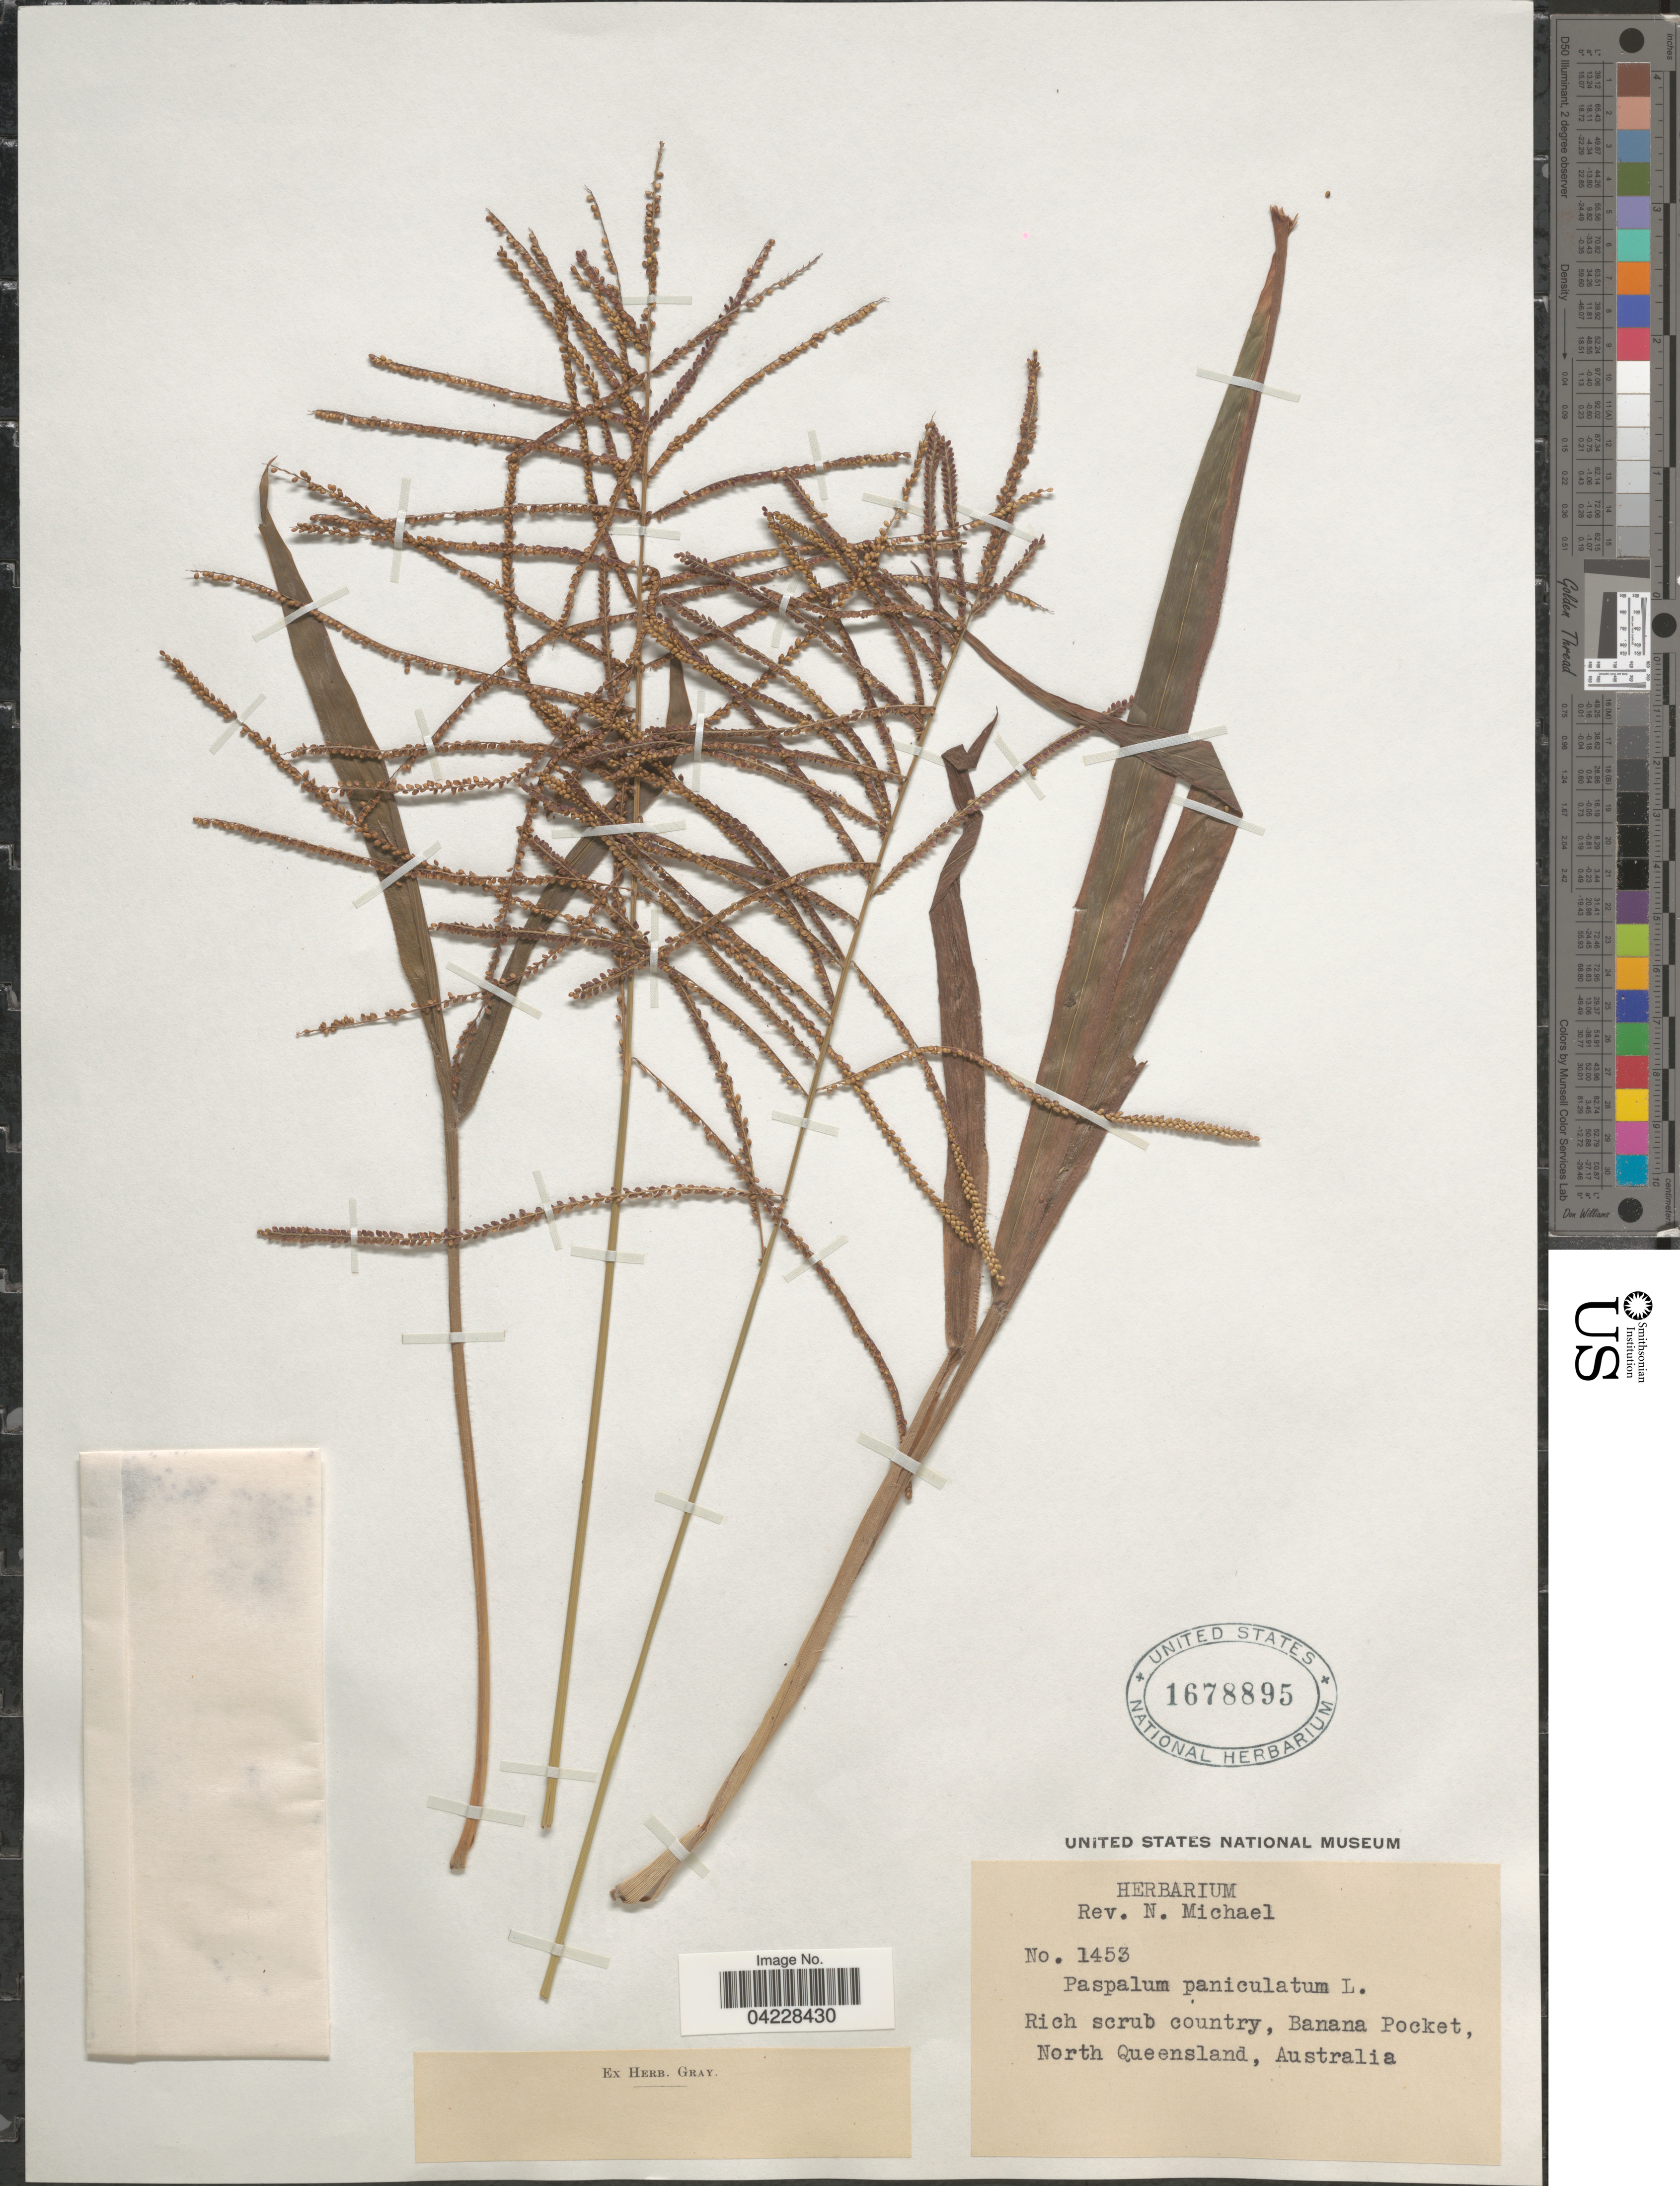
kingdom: Plantae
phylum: Tracheophyta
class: Liliopsida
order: Poales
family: Poaceae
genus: Paspalum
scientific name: Paspalum paniculatum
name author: L.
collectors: Ex herb. Rev. N. Michael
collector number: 1453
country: Australia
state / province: Queensland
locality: Banana Pocket, North Queensland.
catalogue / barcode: US 1678895